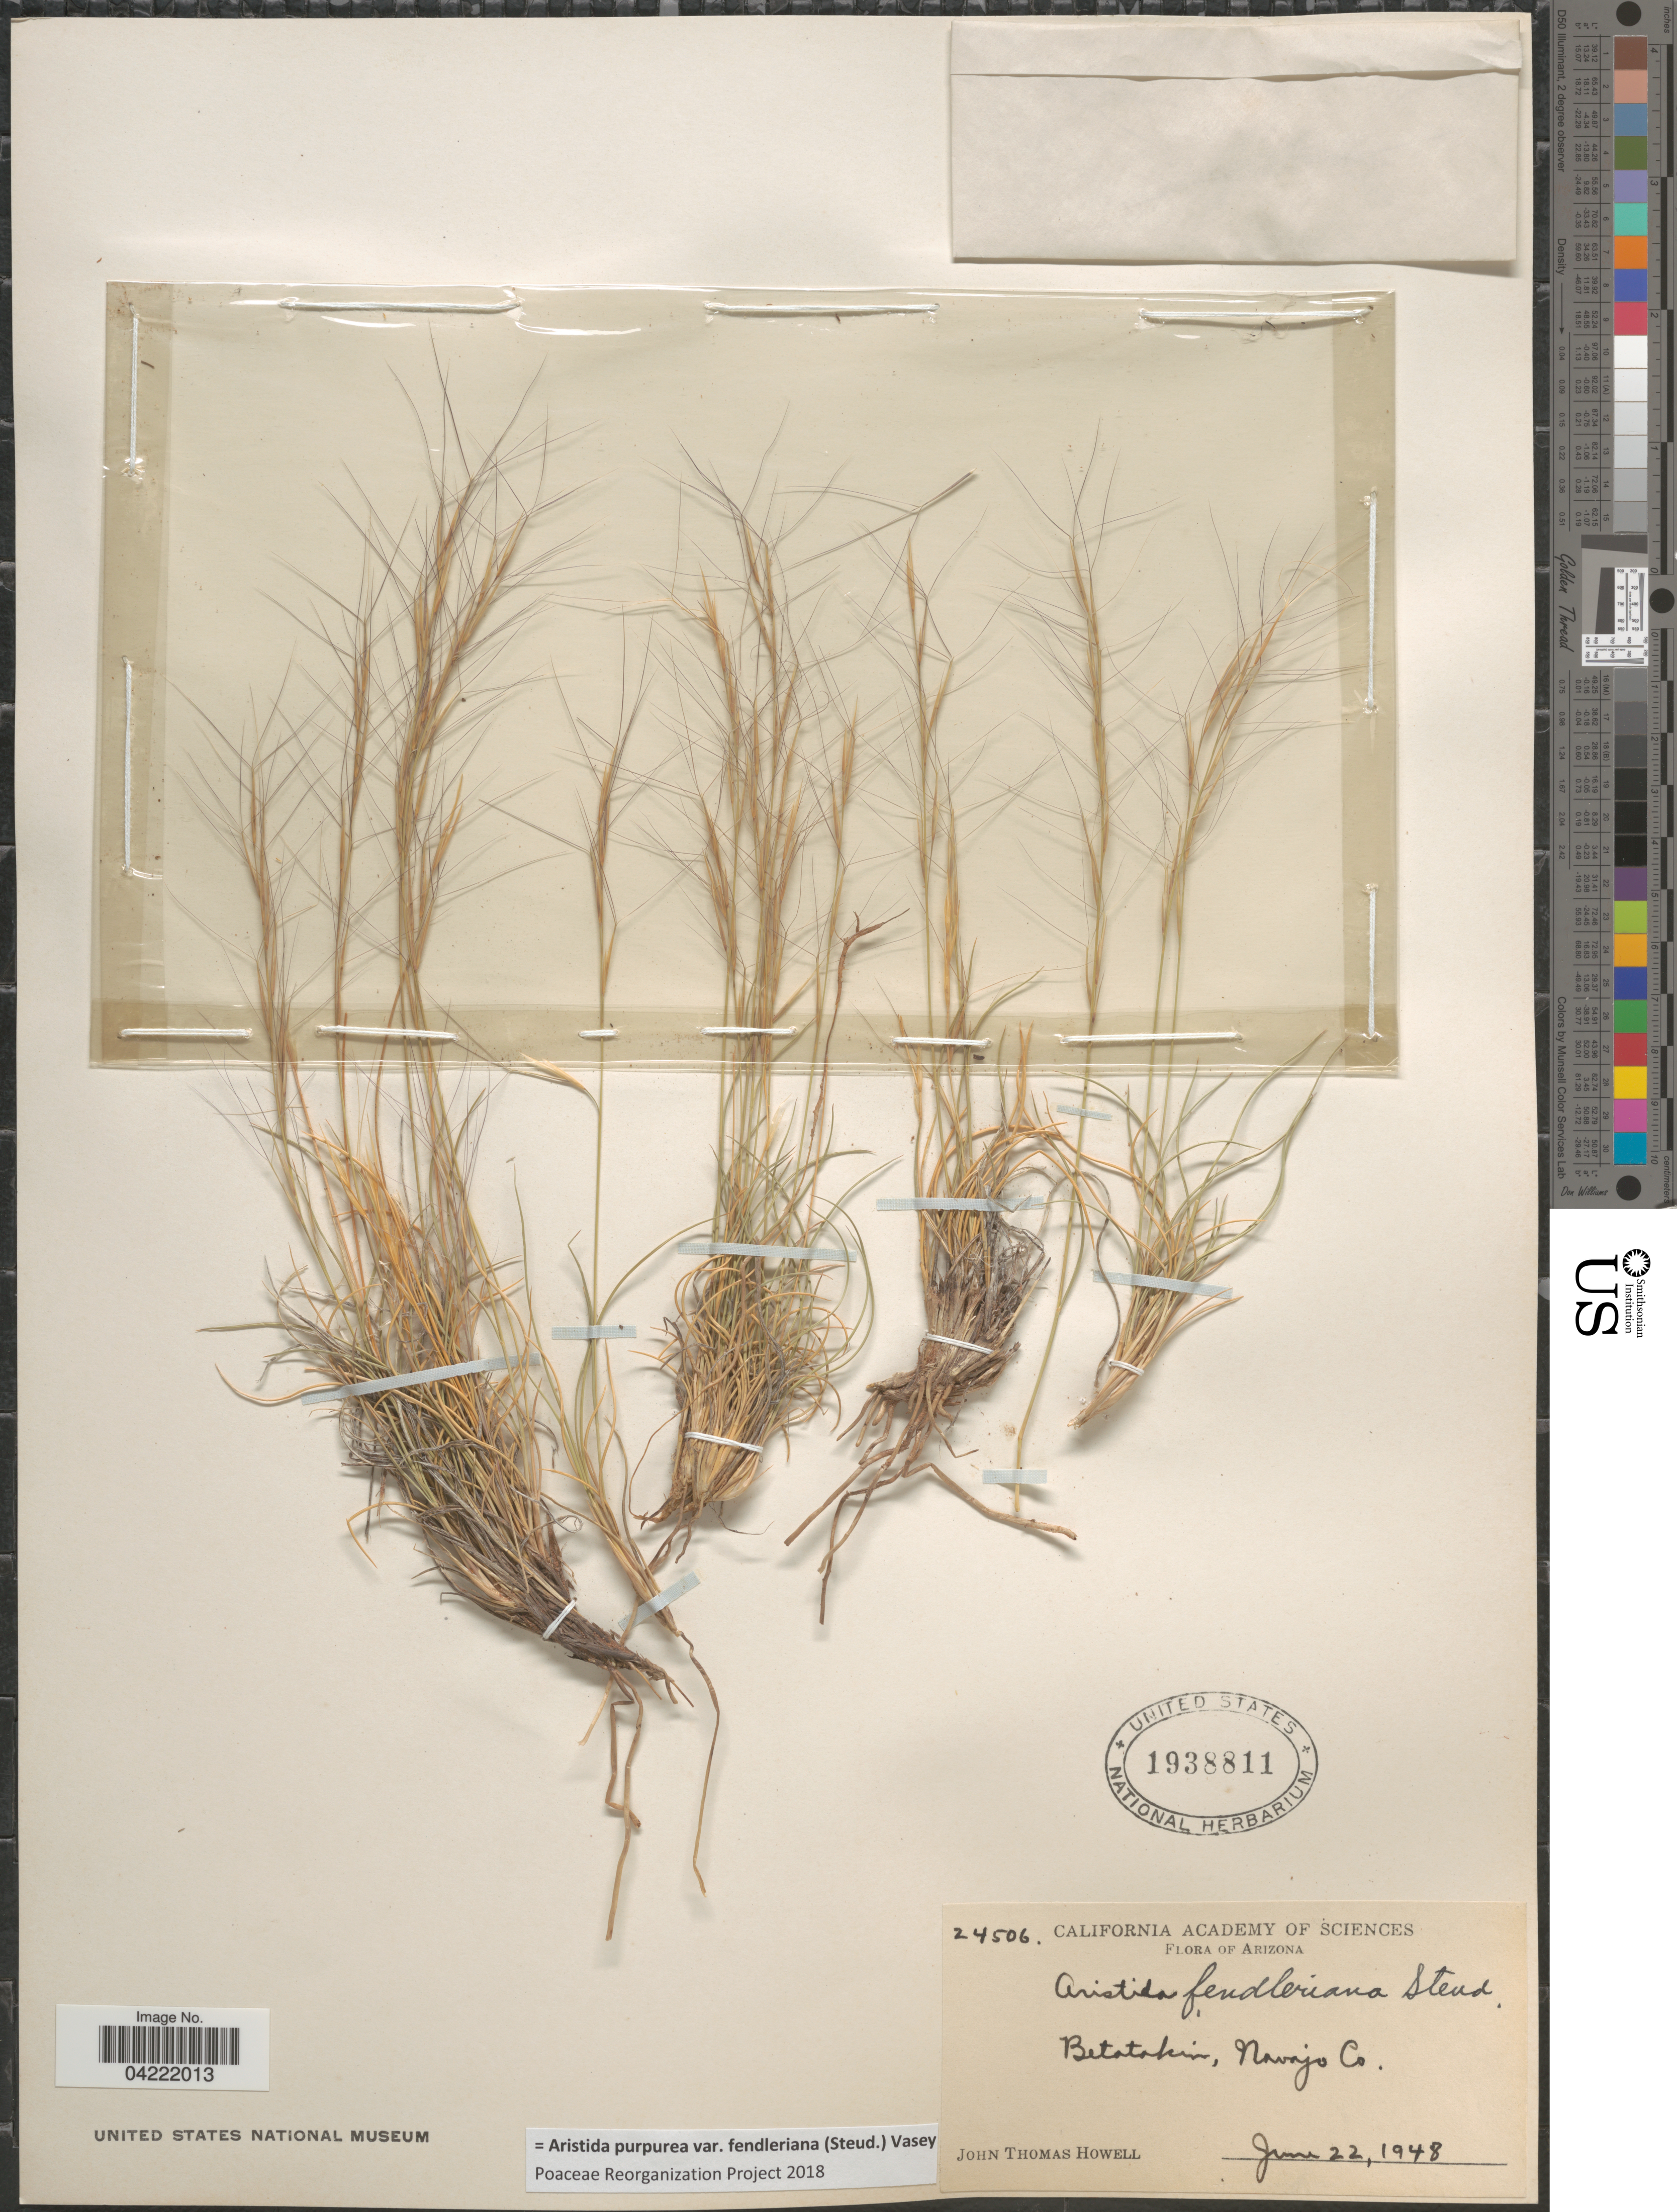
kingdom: Plantae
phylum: Tracheophyta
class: Liliopsida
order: Poales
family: Poaceae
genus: Aristida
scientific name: Aristida purpurea var. fendleriana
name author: (Steud.) Vasey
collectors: J. T. Howell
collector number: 24506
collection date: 1948-06-22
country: United States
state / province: Arizona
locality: Betatakin, Navajo Co.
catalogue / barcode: US 1938811